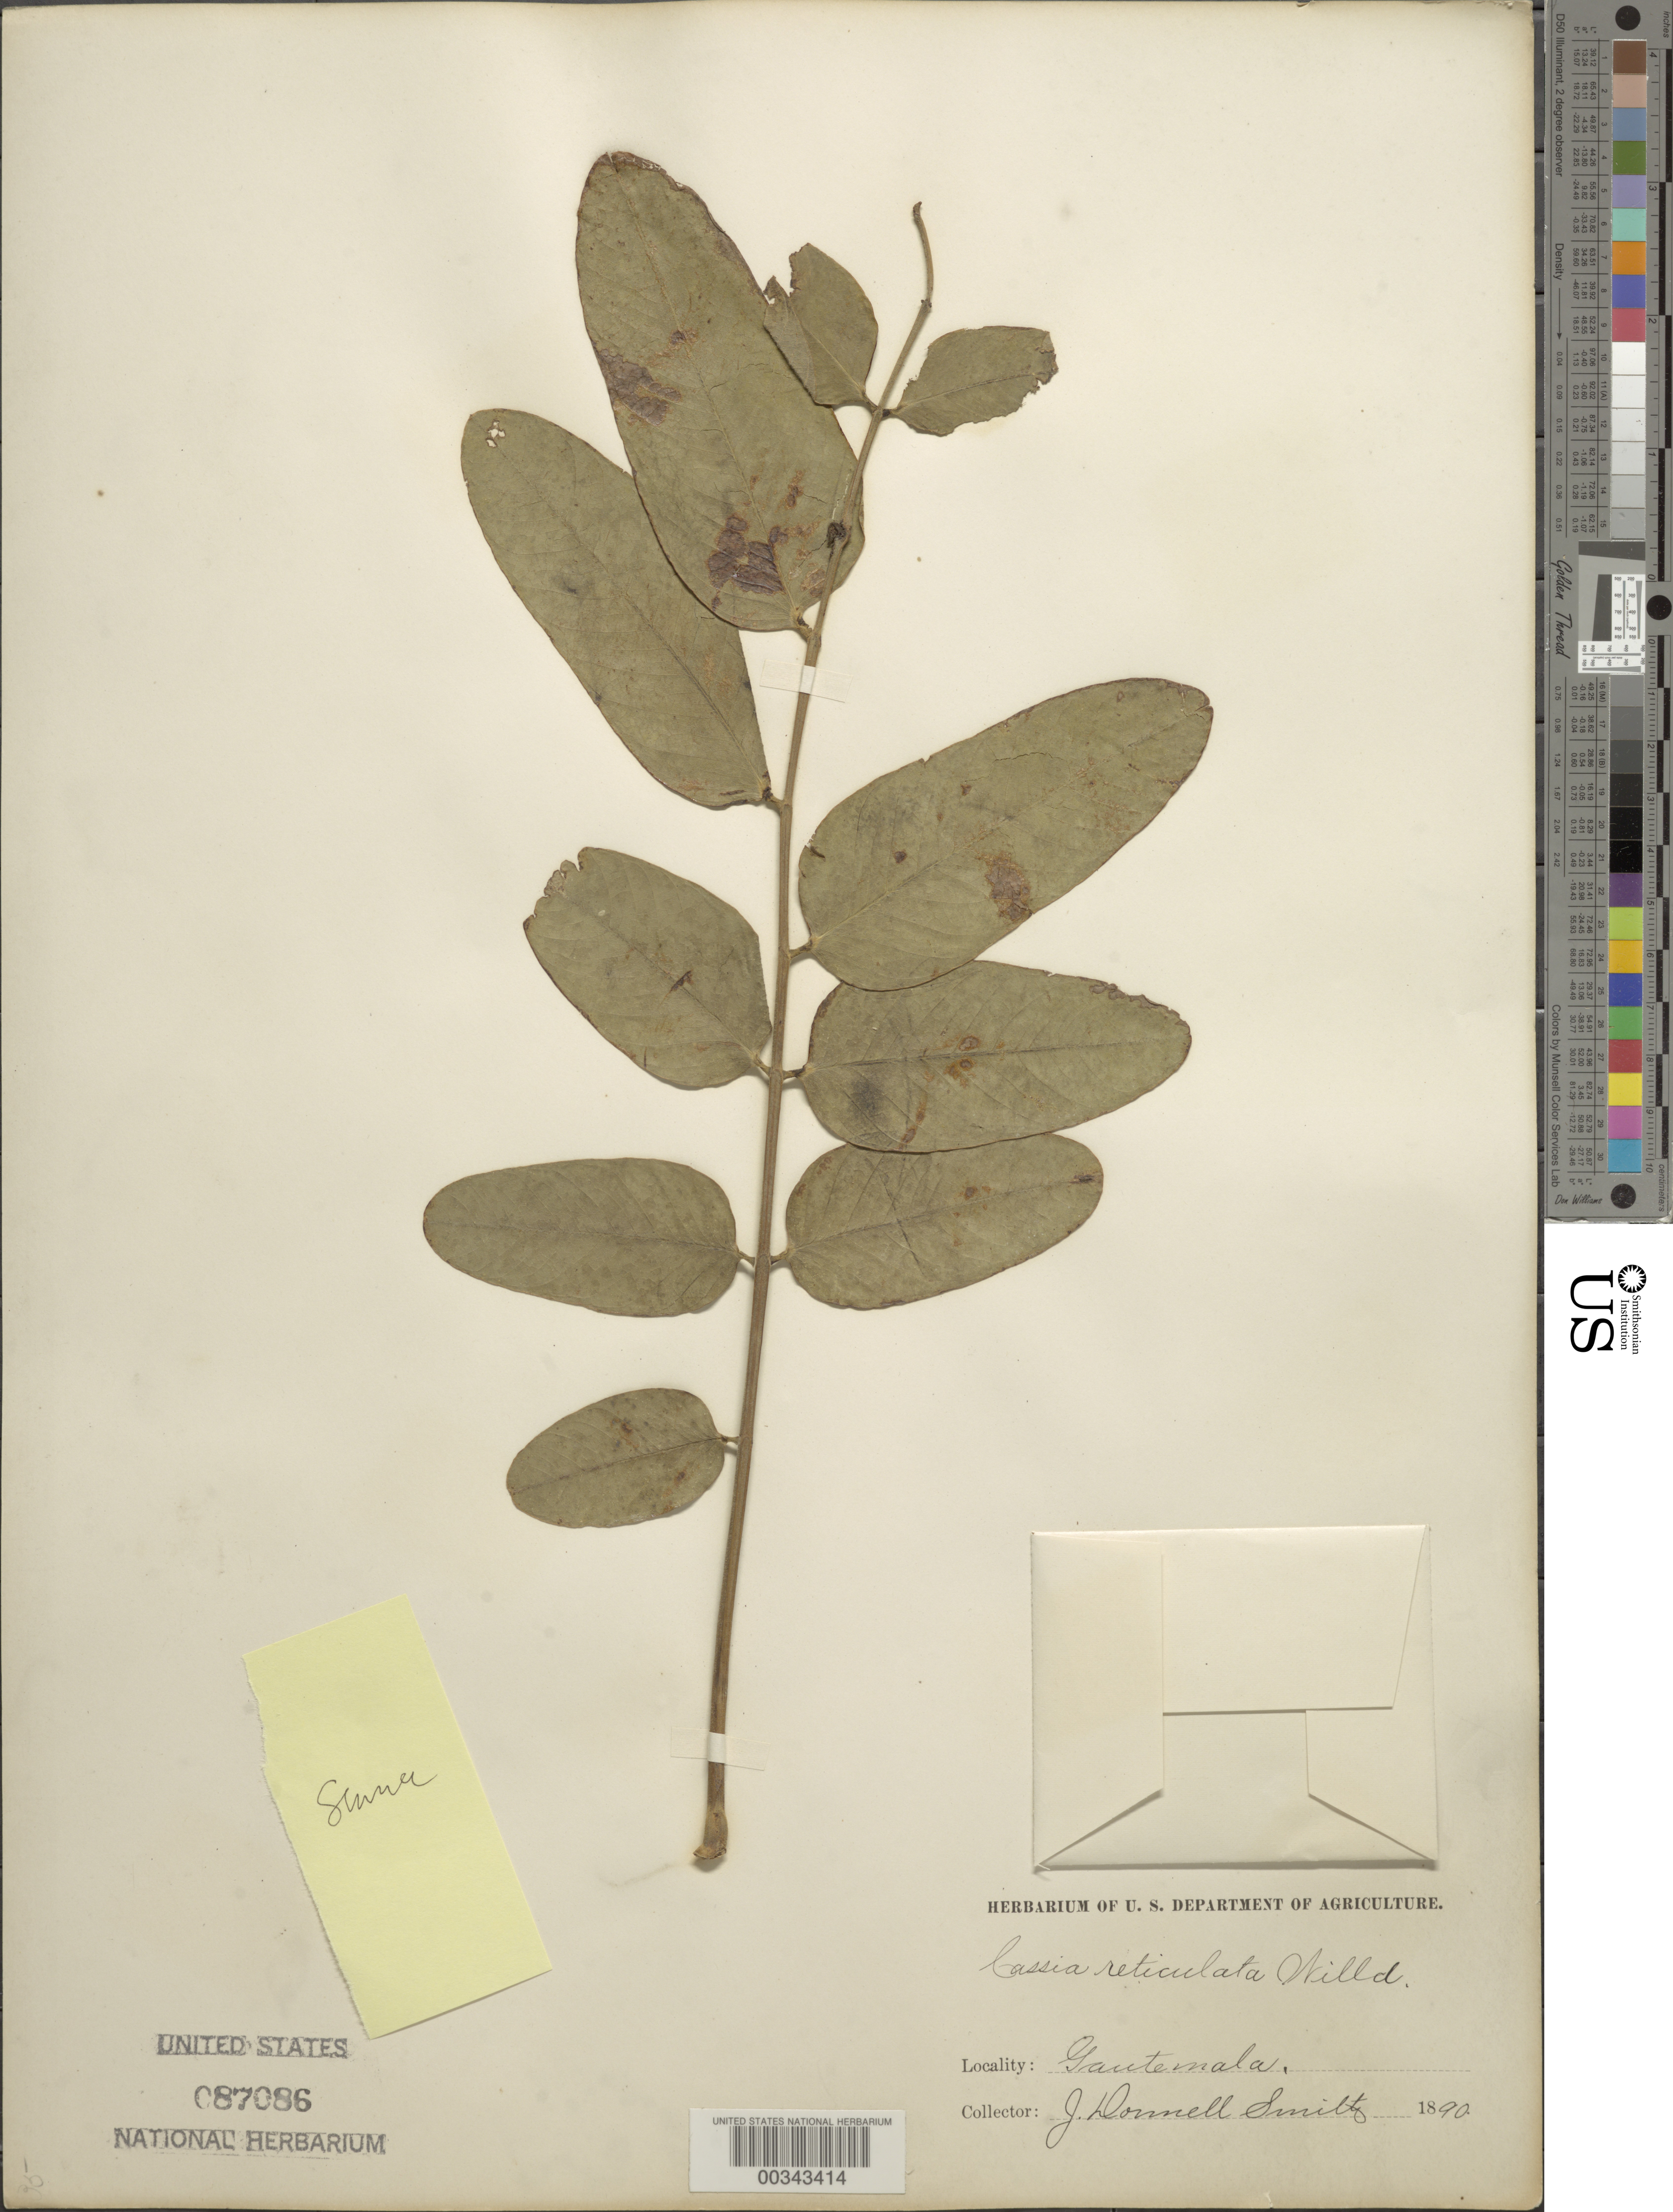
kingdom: Plantae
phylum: Tracheophyta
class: Magnoliopsida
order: Fabales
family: Fabaceae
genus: Senna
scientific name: Senna reticulata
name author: (Willd.) H.S. Irwin & Barneby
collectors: J. Donnell Smith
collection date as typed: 1890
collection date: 1890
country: Guatemala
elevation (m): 305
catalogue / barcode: US 87086